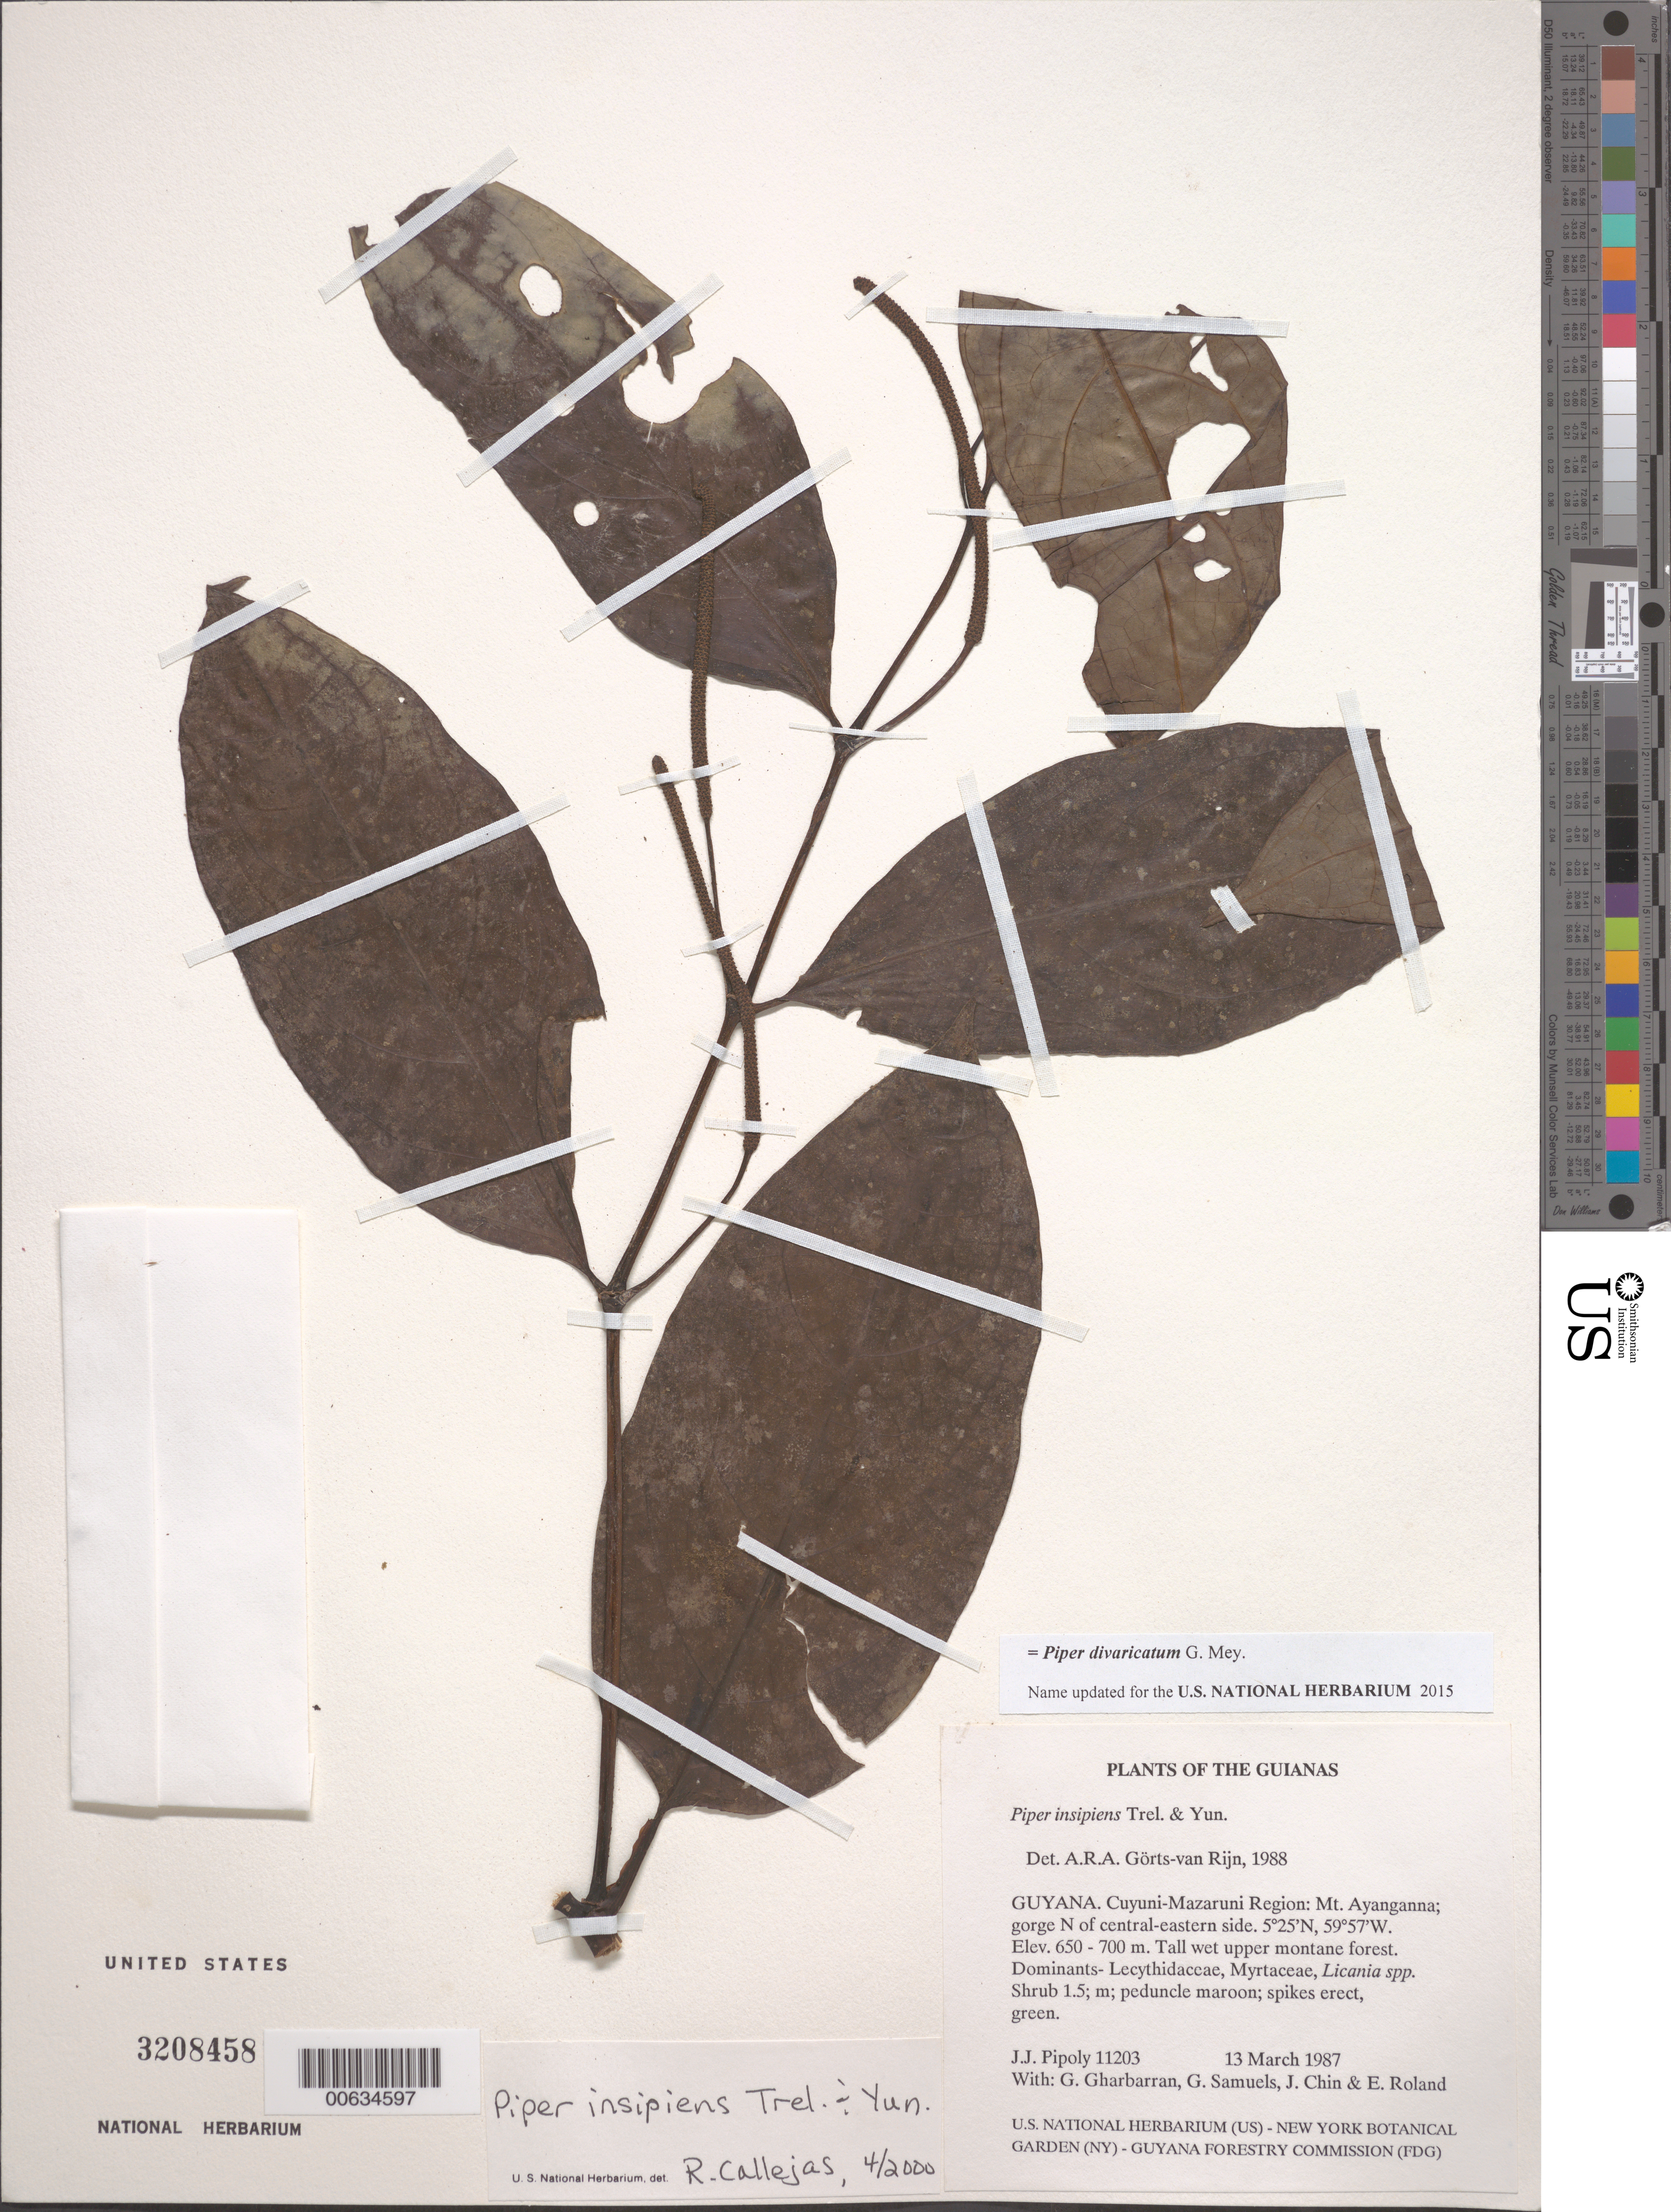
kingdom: Plantae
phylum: Tracheophyta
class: Magnoliopsida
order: Piperales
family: Piperaceae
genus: Piper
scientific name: Piper insipiens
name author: Trel. & Yunck.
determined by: Callejas, Ricardo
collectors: J. J. Pipoly, G. Gharbarran, G. Samuels, J. Chin & E. Roland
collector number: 11203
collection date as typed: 13 March 1987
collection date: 1987-03-13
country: Guyana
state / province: Cuyuni-Mazaruni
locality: Mt. Ayanganna; gorge N of central-eastern side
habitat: Tall wet upper montane forest. Dominants: Lecythidaceae, Myrtaceae, Licania spp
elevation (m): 650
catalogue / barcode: US 3208458